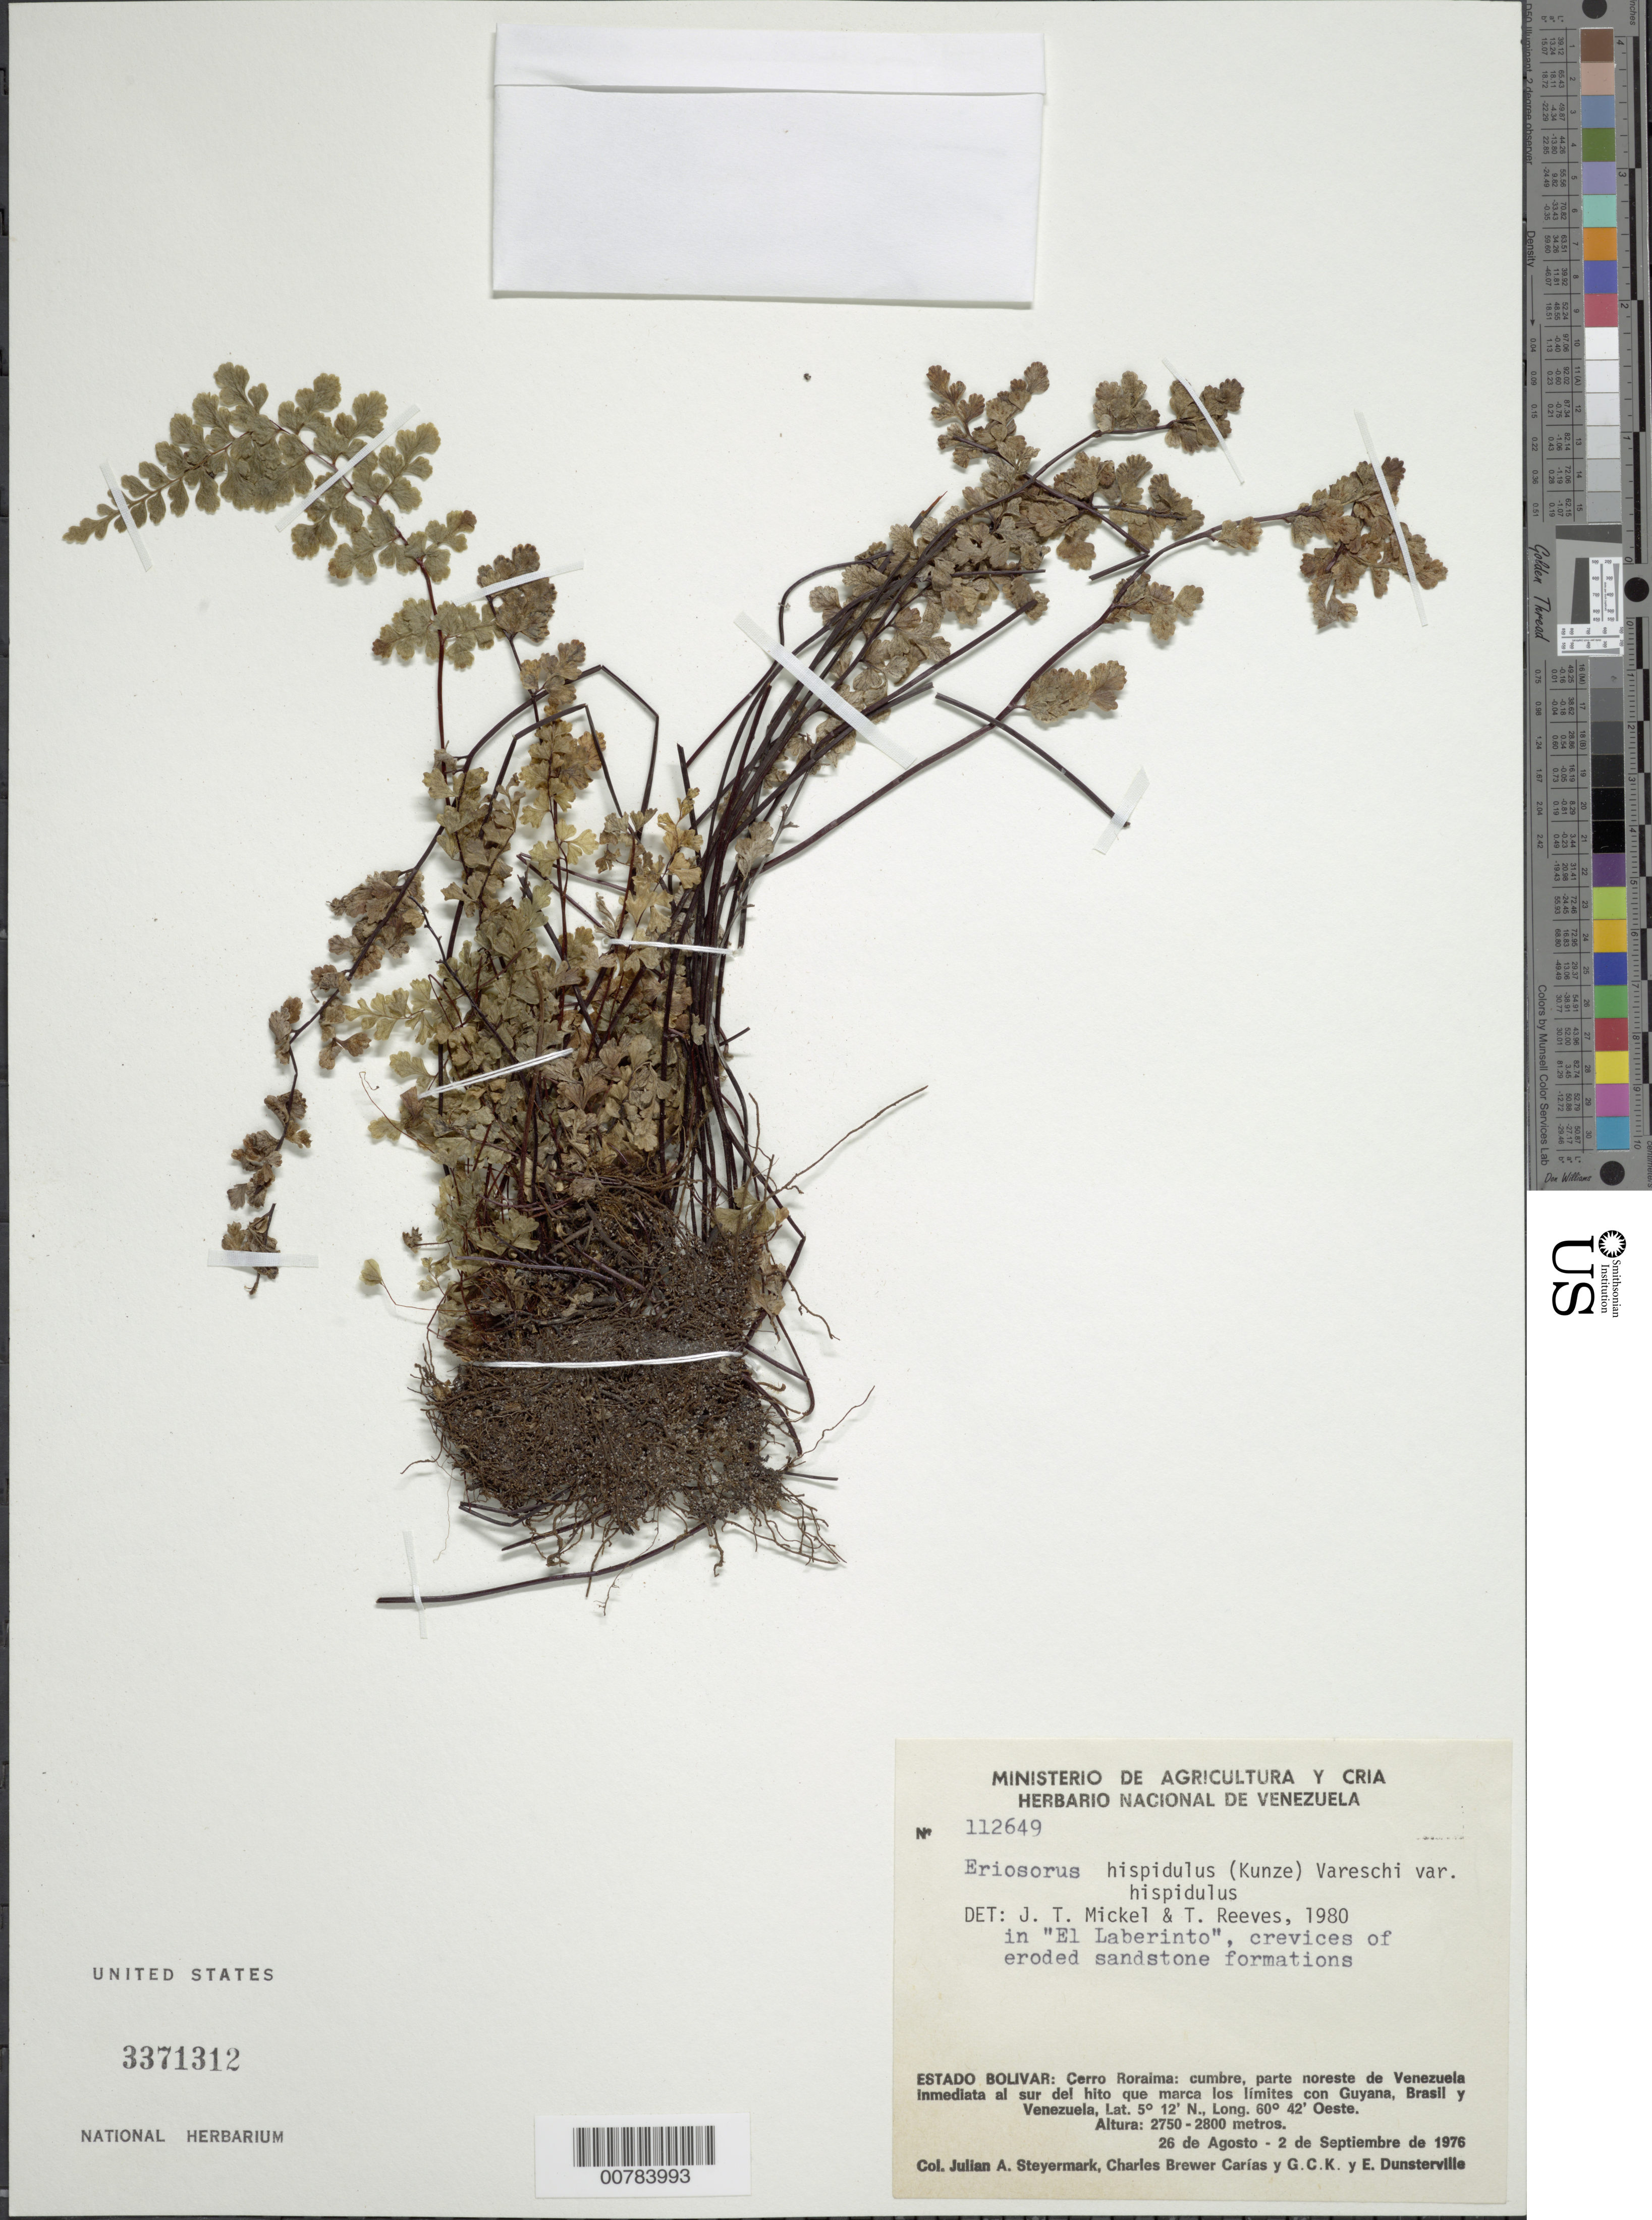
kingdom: Plantae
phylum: Tracheophyta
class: Polypodiopsida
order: Polypodiales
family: Pteridaceae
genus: Jamesonia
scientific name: Jamesonia hispidula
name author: Kunze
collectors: J. Steyermark, C. Brewer-Carias, G. C. K. Dunsterville & E. Dunsterville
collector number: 112649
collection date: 1976-08-26/1976-09-02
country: Venezuela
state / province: Bolivar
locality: In "El Laberinto", Cerro Roraima: cumbre, parte noreste de Venezuela immediata al sur del hito que marca los limites, con Guyana, Brasil y Venezuela.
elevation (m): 2750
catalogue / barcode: US 3371312